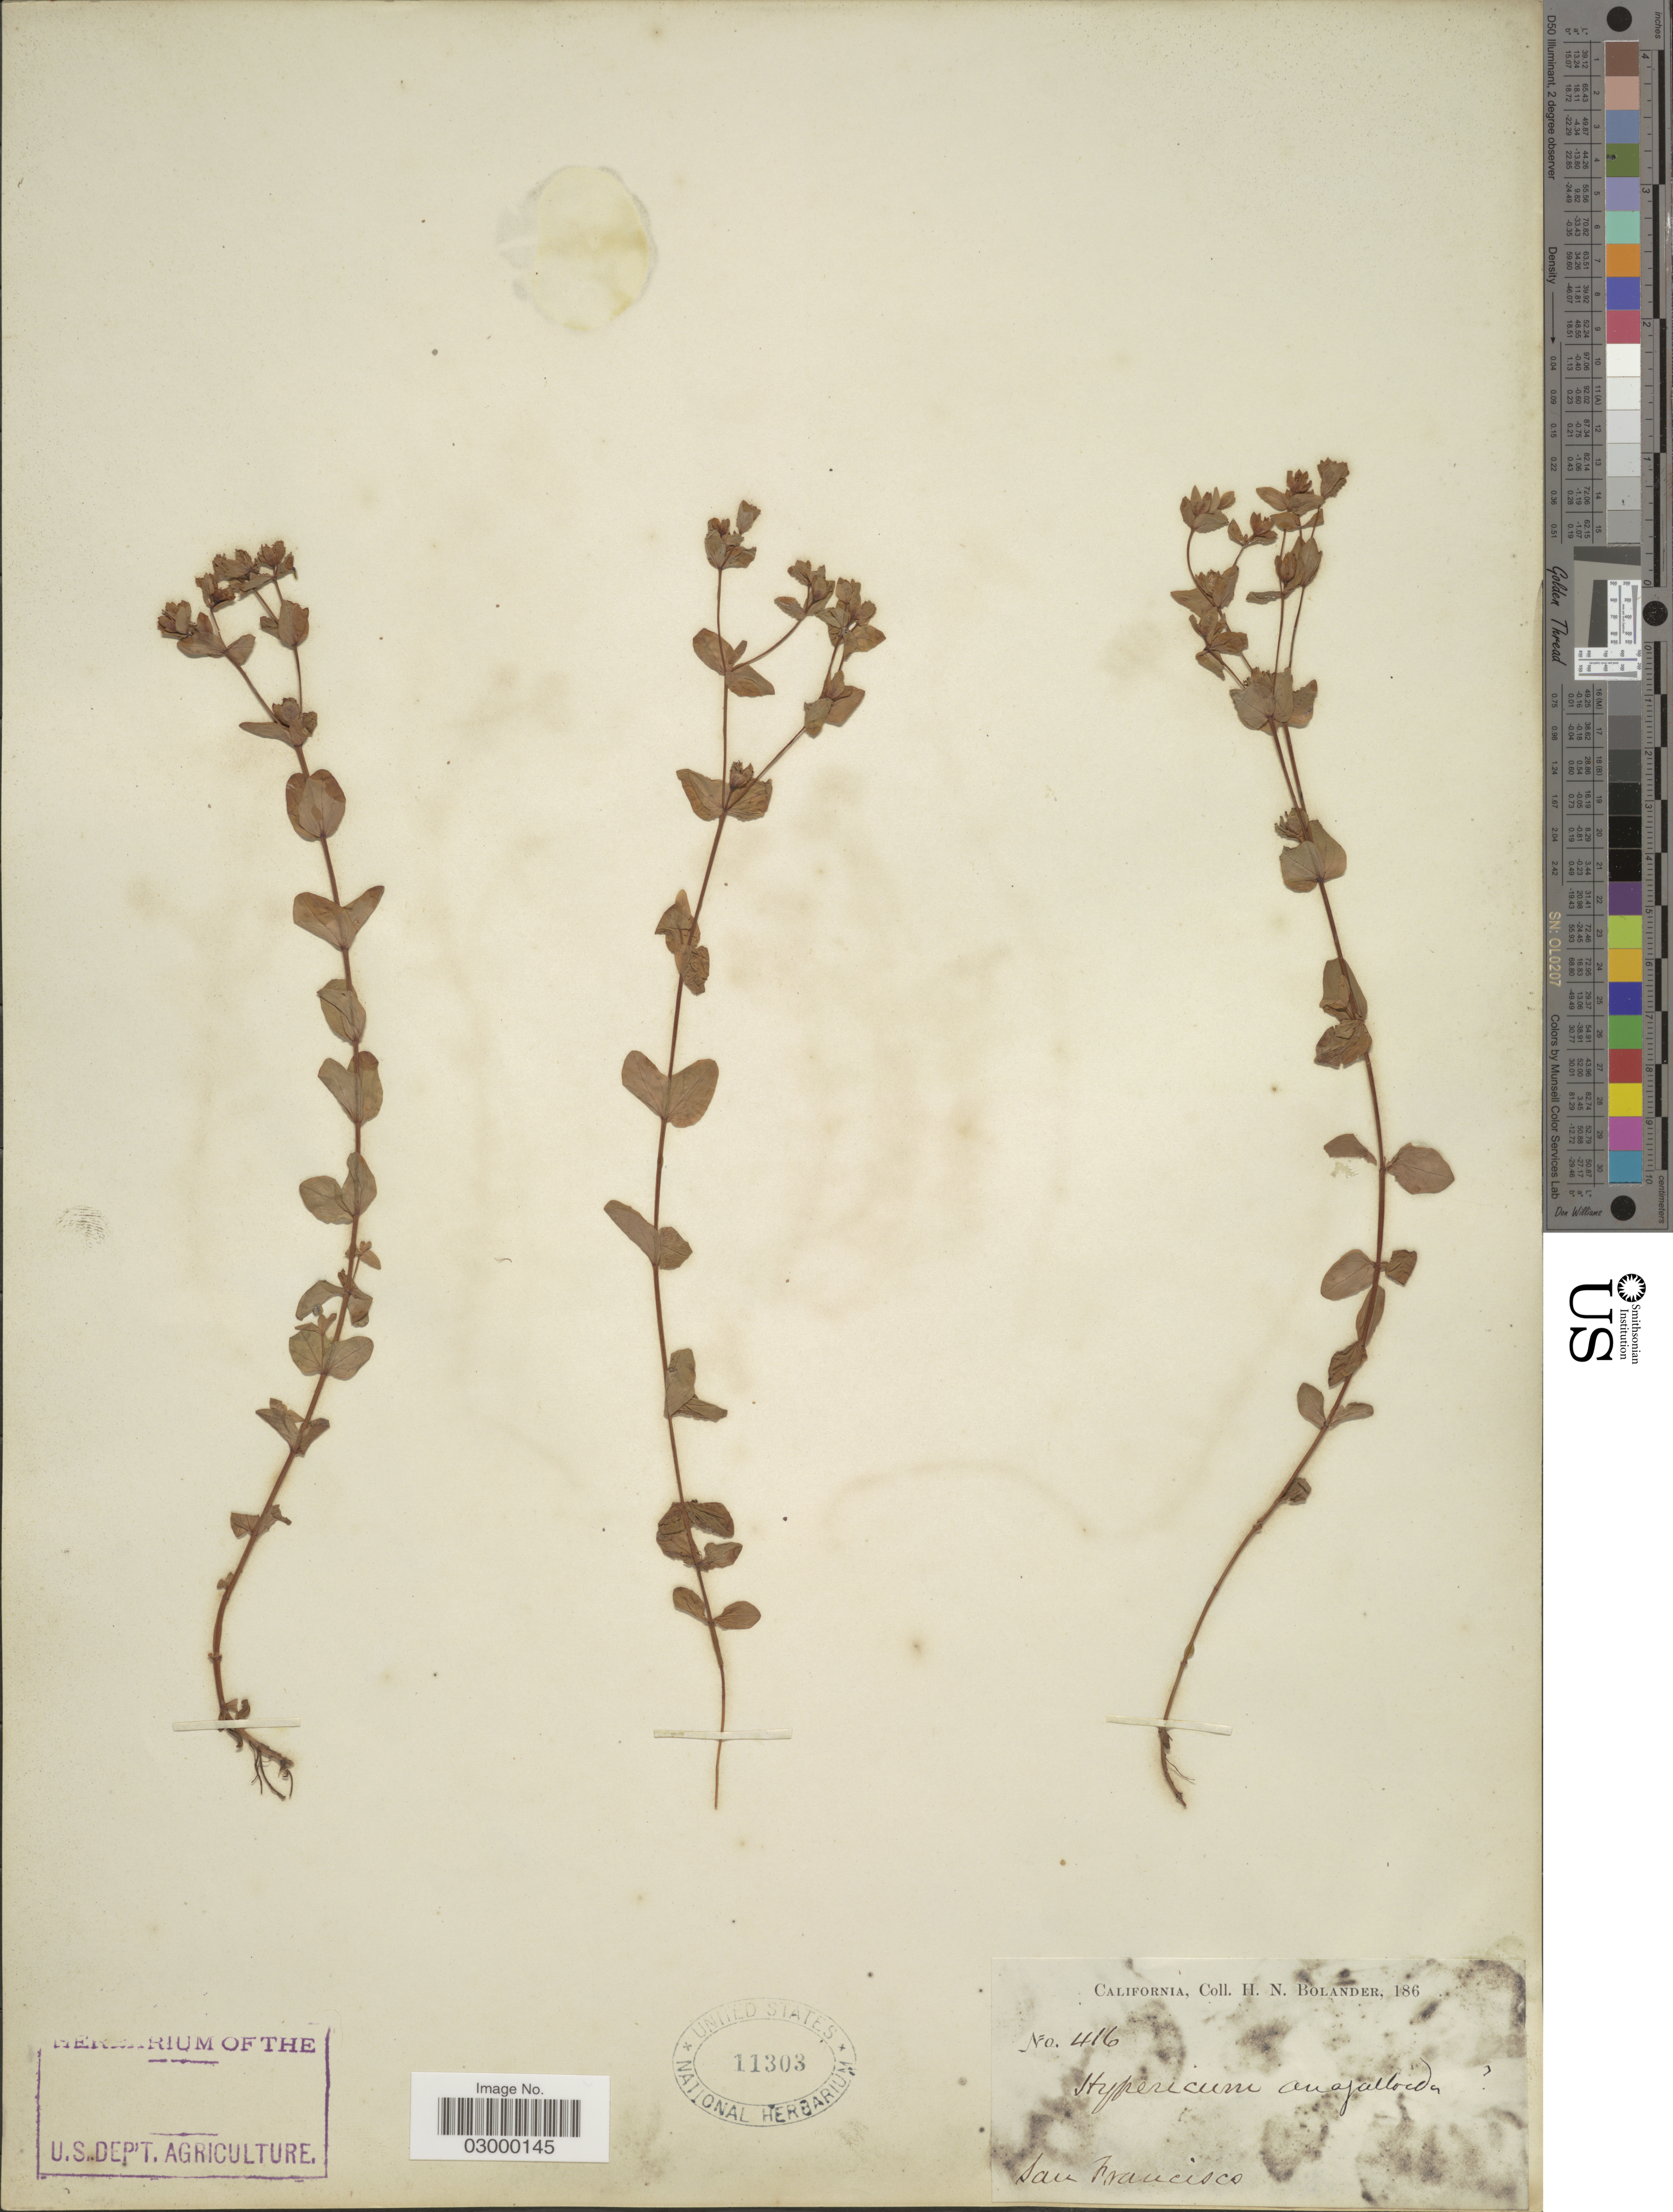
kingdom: Plantae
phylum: Tracheophyta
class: Magnoliopsida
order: Malpighiales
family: Hypericaceae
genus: Hypericum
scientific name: Hypericum anagalloides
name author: Cham. & Schltdl.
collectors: H. Bolander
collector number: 416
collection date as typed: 186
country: United States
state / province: California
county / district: San Francisco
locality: San Francisco.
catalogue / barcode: US 11303